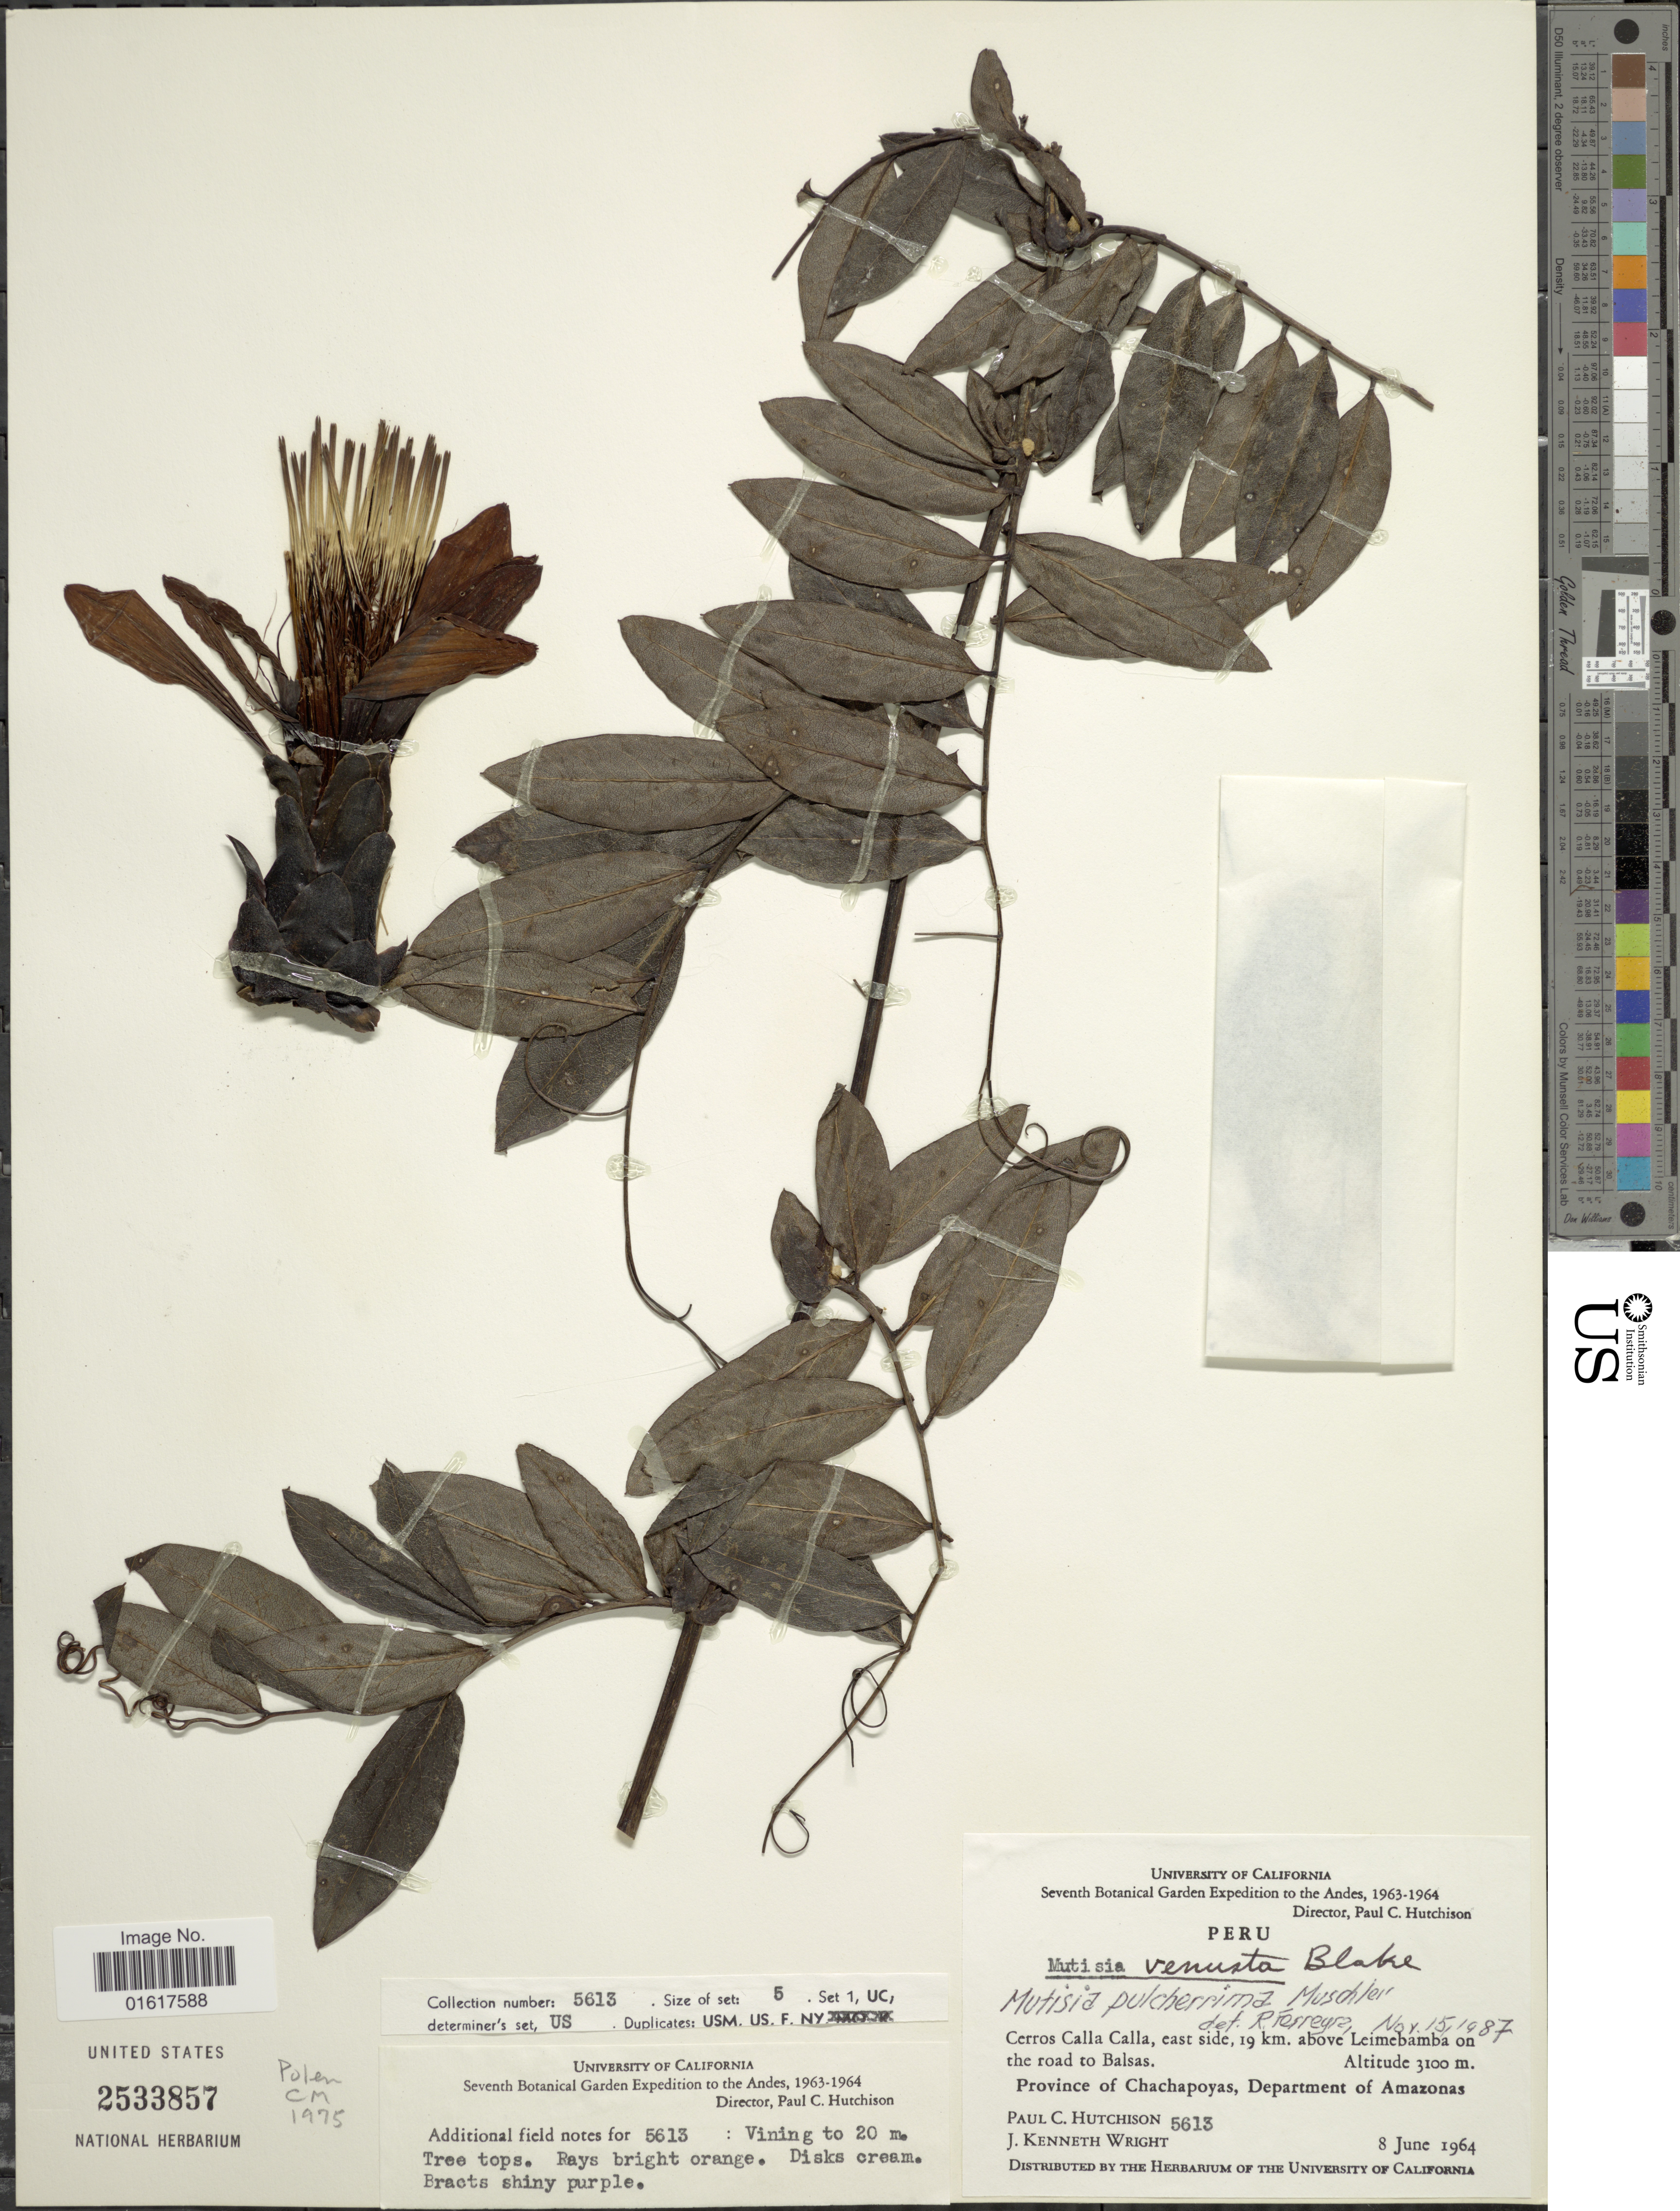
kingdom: Plantae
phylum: Tracheophyta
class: Magnoliopsida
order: Asterales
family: Asteraceae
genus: Mutisia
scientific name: Mutisia pulcherrima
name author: Muschl.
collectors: P. C. Hutchison & J. K. Wright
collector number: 5613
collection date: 1964-06-08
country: Peru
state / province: Amazonas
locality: Andes. Cerros Calla Calla, east side, 19 km. above Leimebamba on the road to Balsas. Province of Chachopayas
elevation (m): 3100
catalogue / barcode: US 2533857